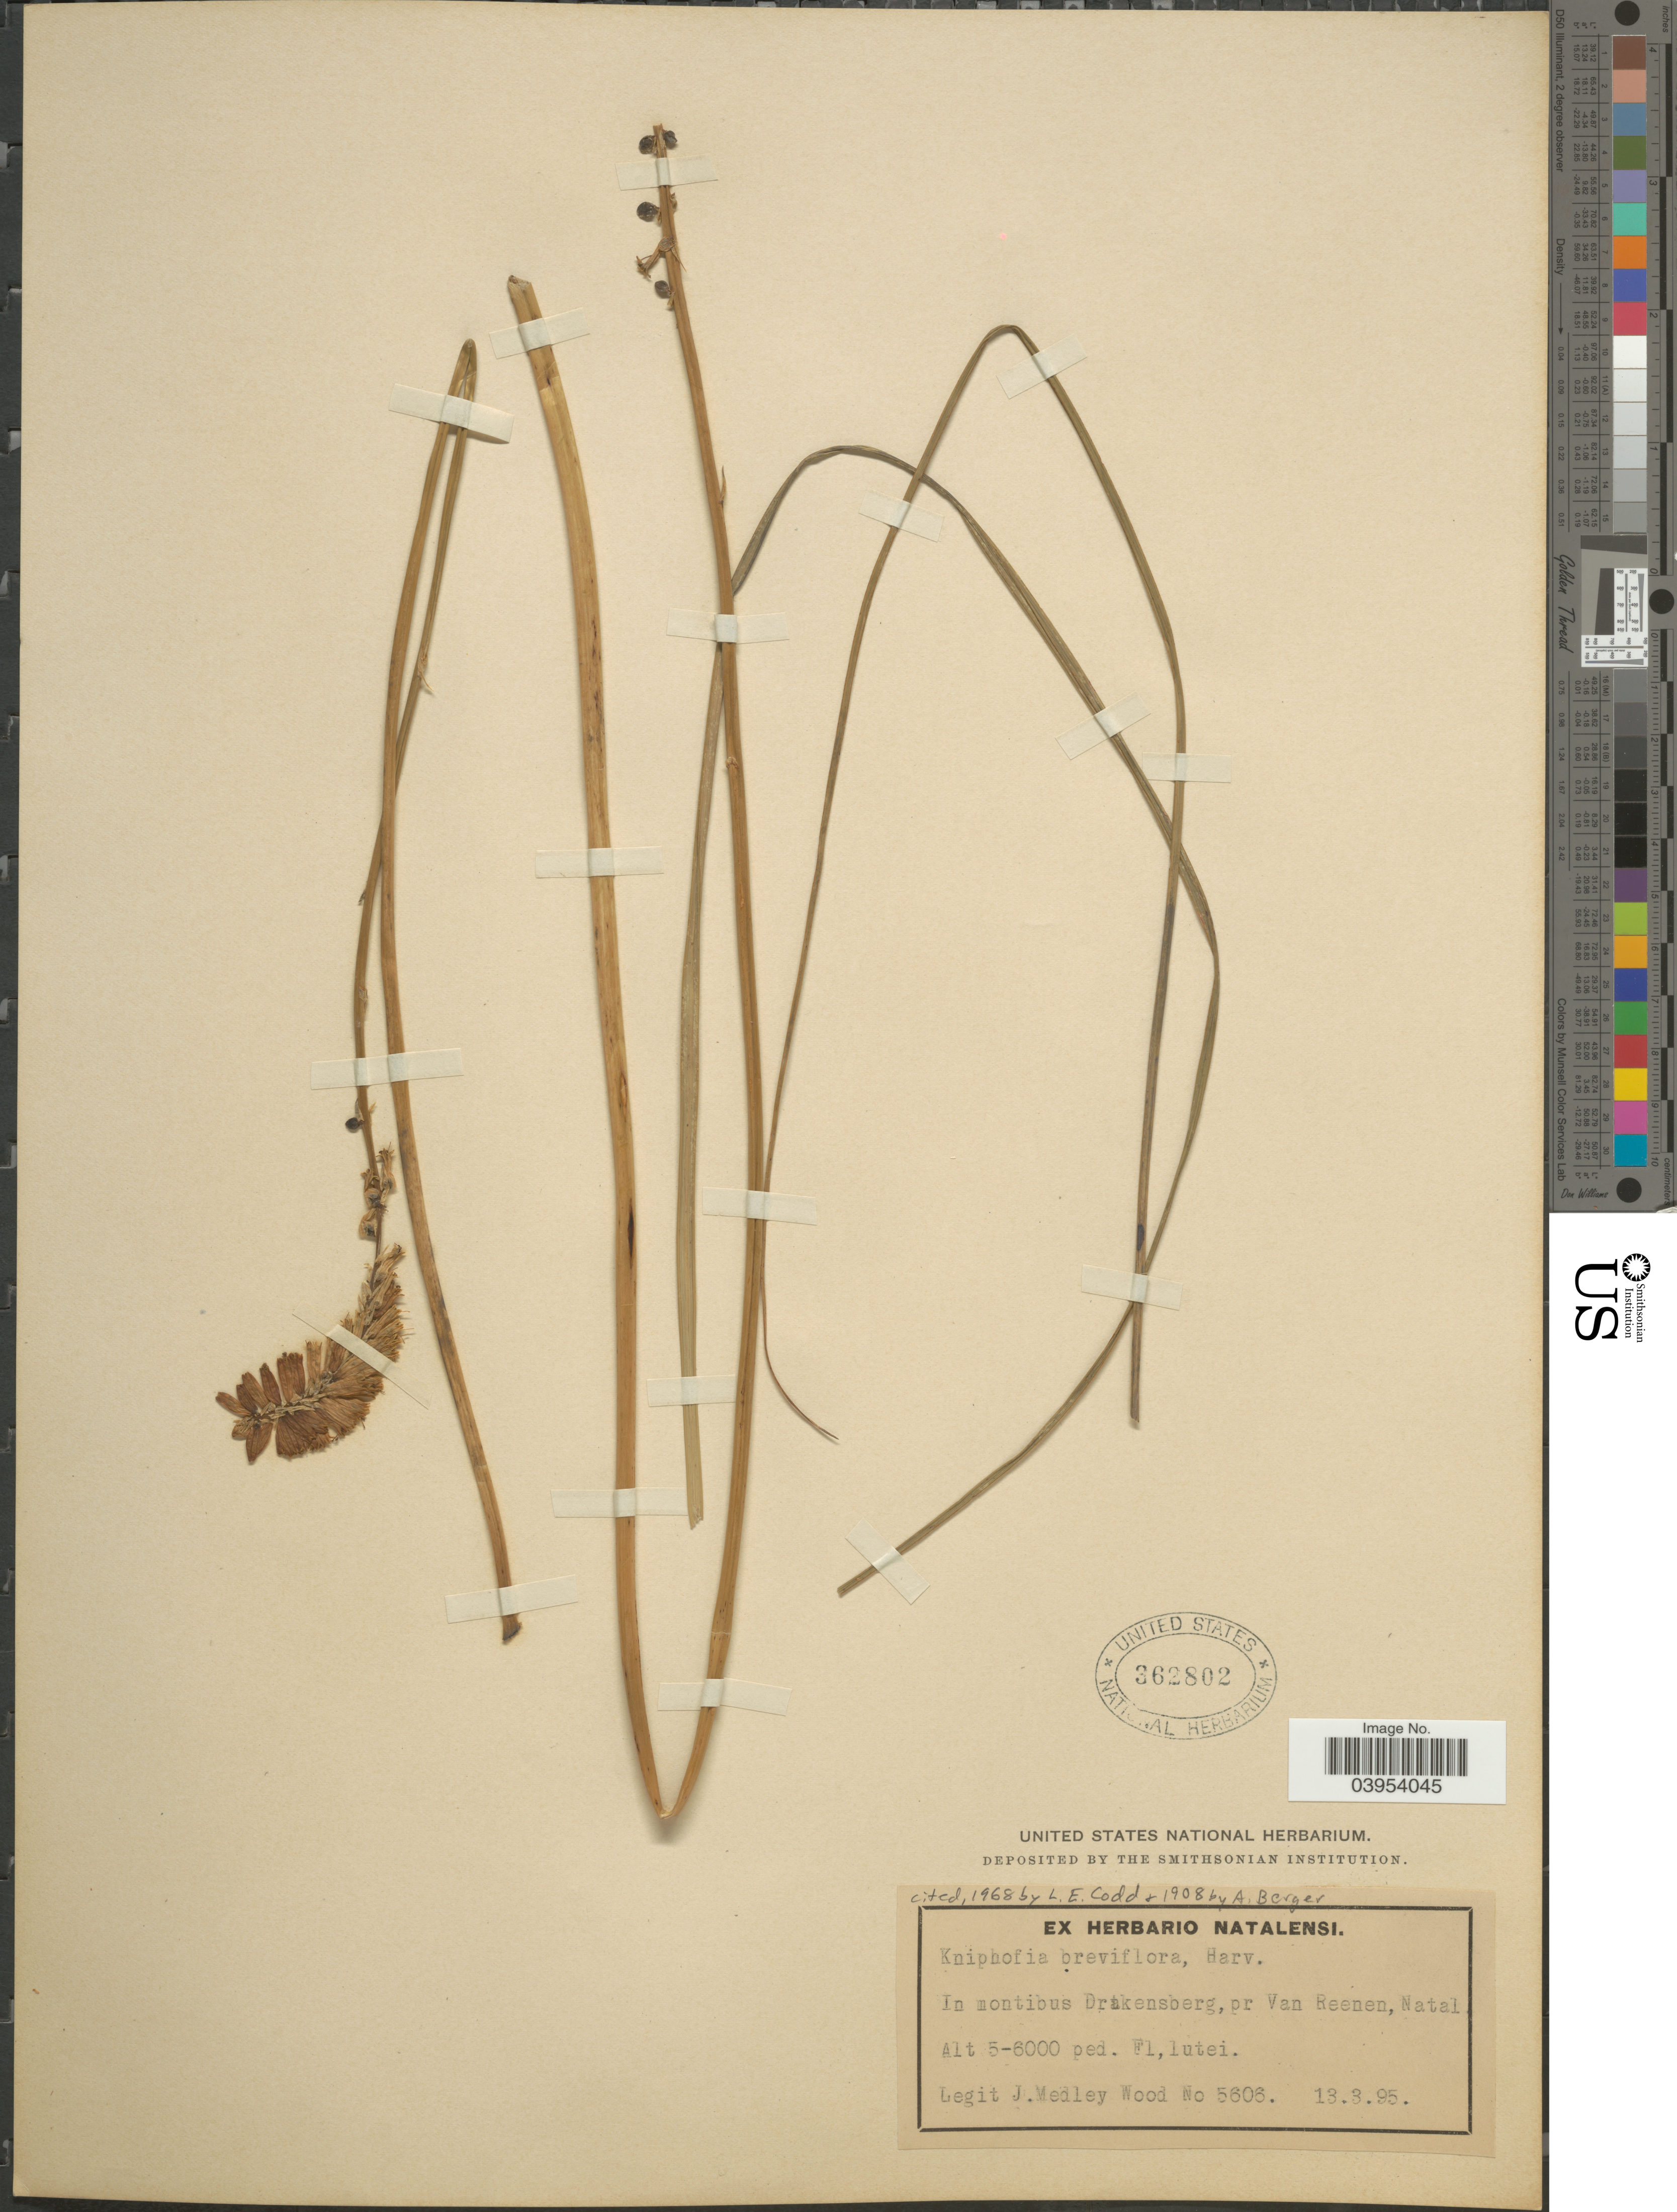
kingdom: Plantae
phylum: Tracheophyta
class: Liliopsida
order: Asparagales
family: Asphodelaceae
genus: Kniphofia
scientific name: Kniphofia breviflora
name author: Harv. ex Baker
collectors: J. Medley Wood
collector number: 5606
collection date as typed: Transcribed d/m/y: 13/3/95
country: South Africa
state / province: KwaZulu-Natal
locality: In montibus Drakensberg, pr Van Reenen, Natal.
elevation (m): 1524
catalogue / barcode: US 362802